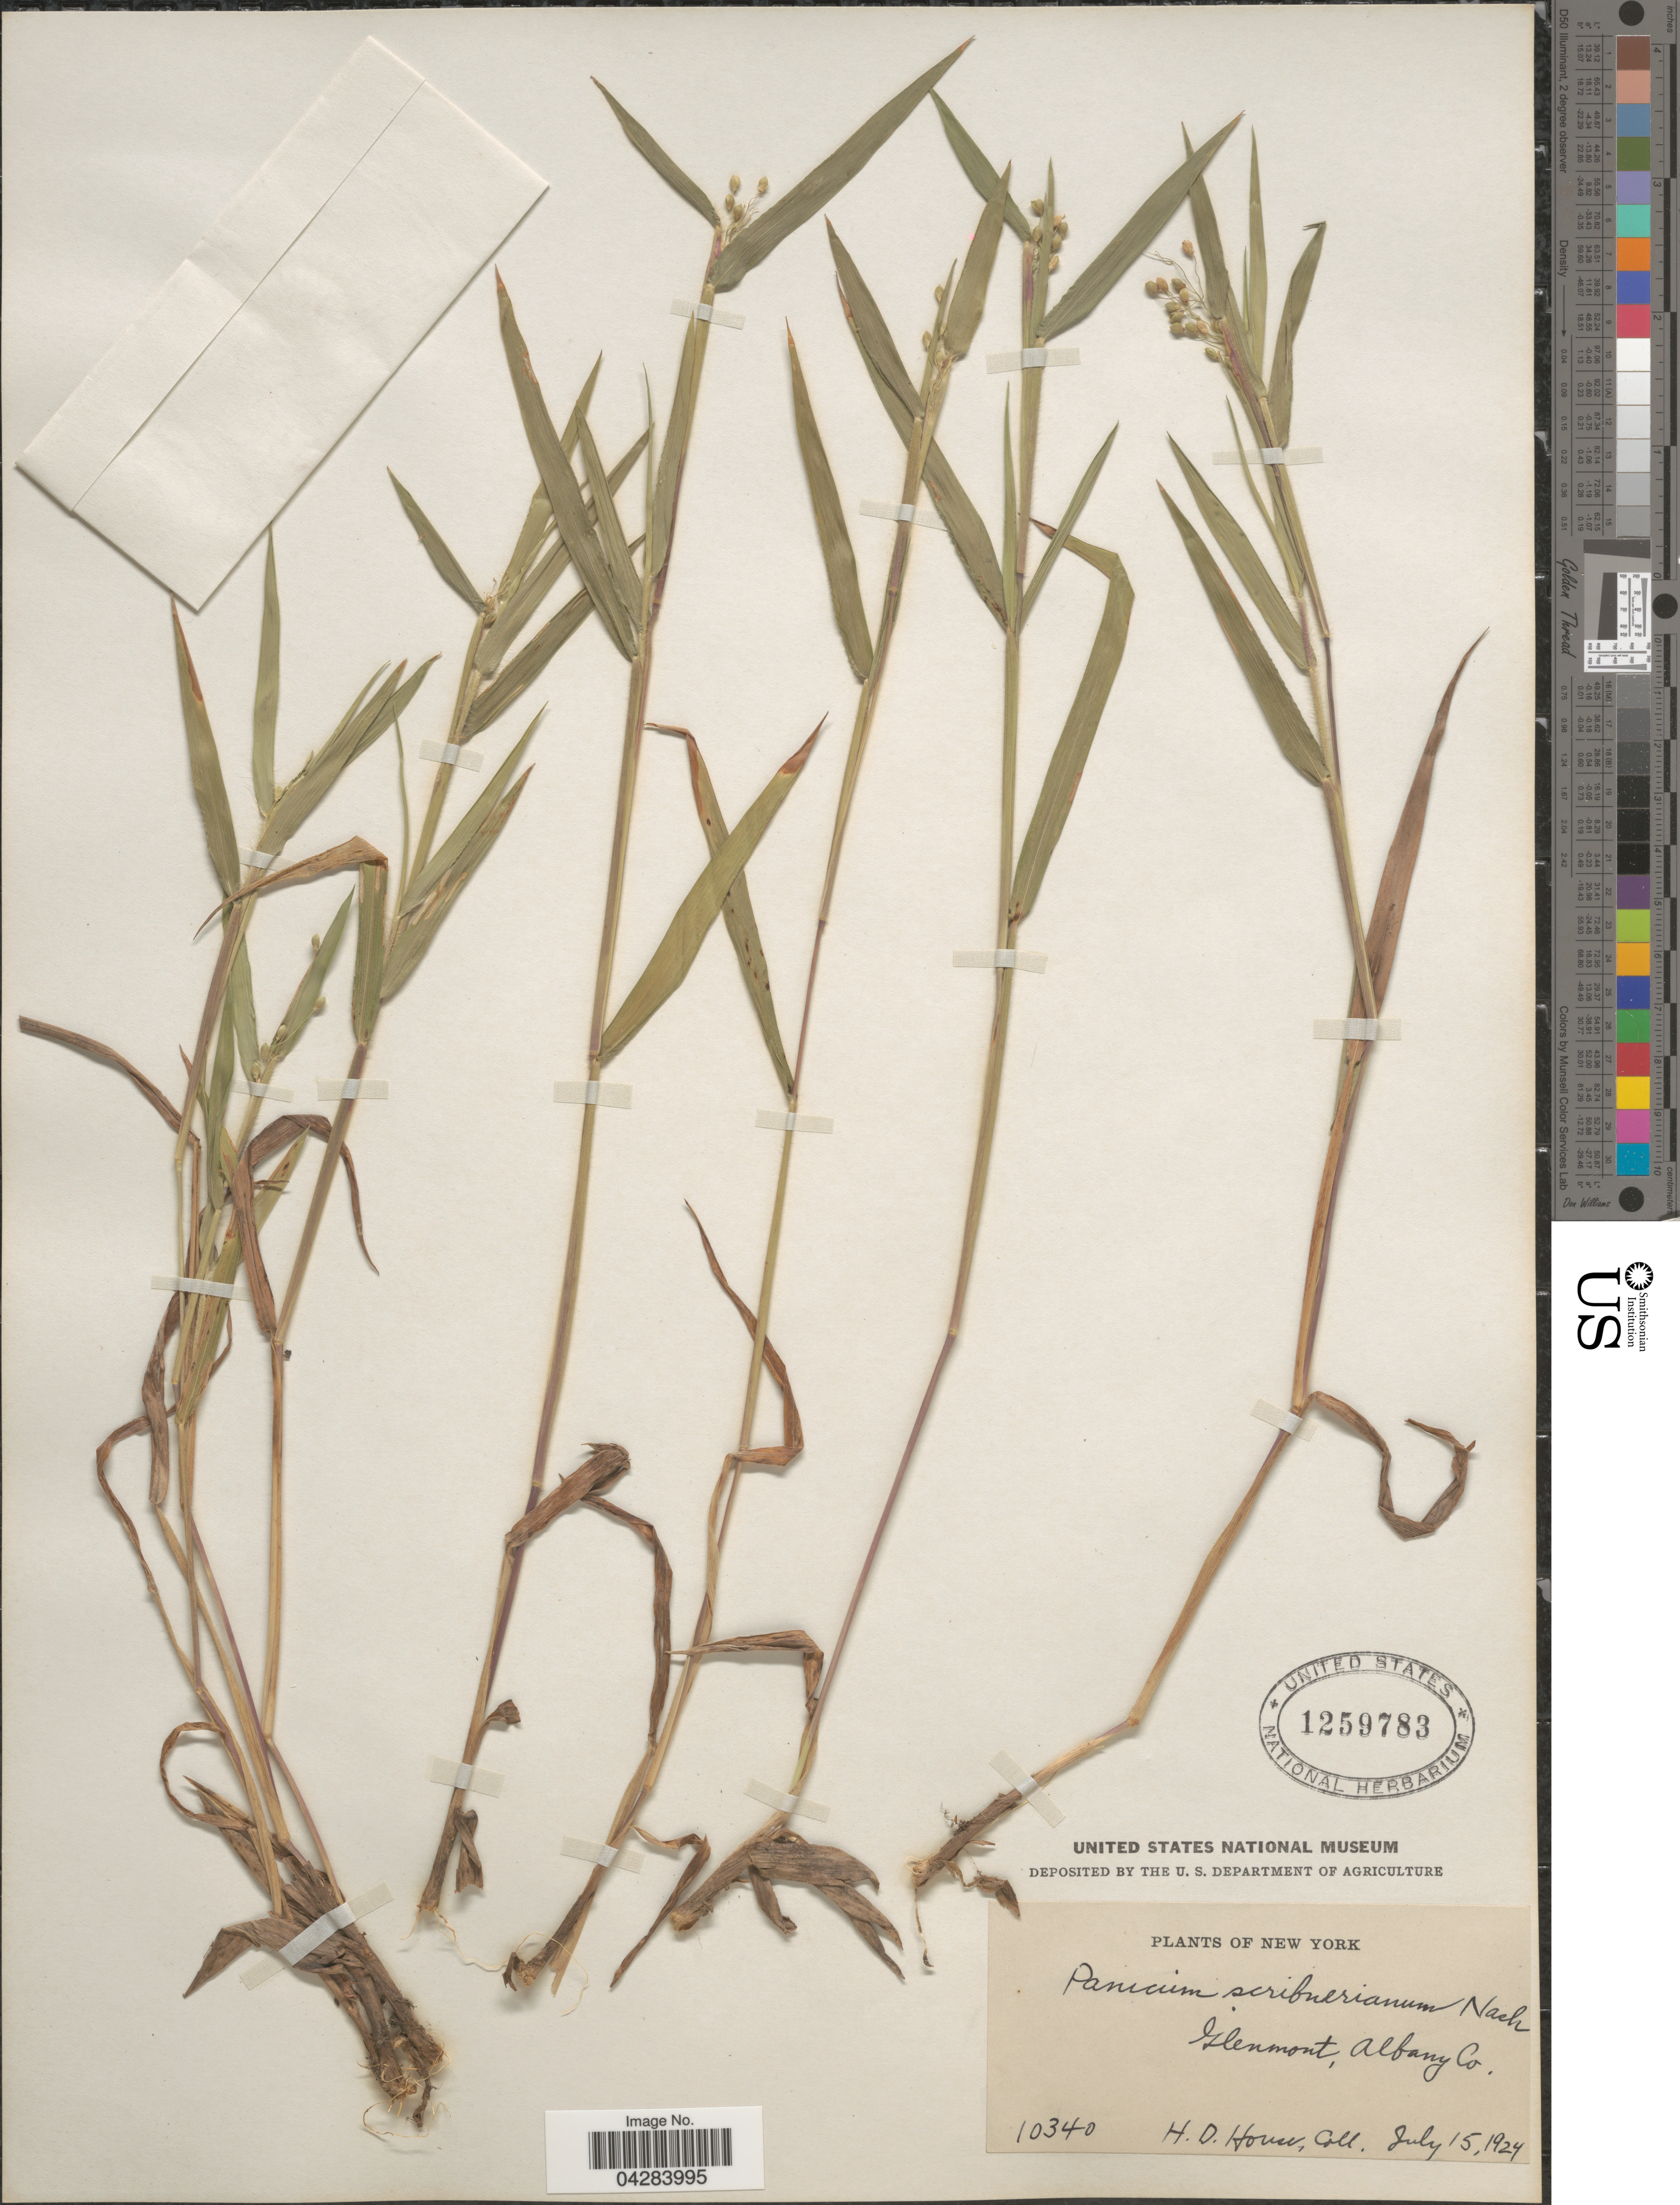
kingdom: Plantae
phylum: Tracheophyta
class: Liliopsida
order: Poales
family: Poaceae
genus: Dichanthelium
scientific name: Dichanthelium oligosanthes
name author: (Schult.) Gould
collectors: H. D. House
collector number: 10340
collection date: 1924-07-15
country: United States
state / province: New York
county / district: Albany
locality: Glenmont, Albany Co.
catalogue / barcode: US 1259783